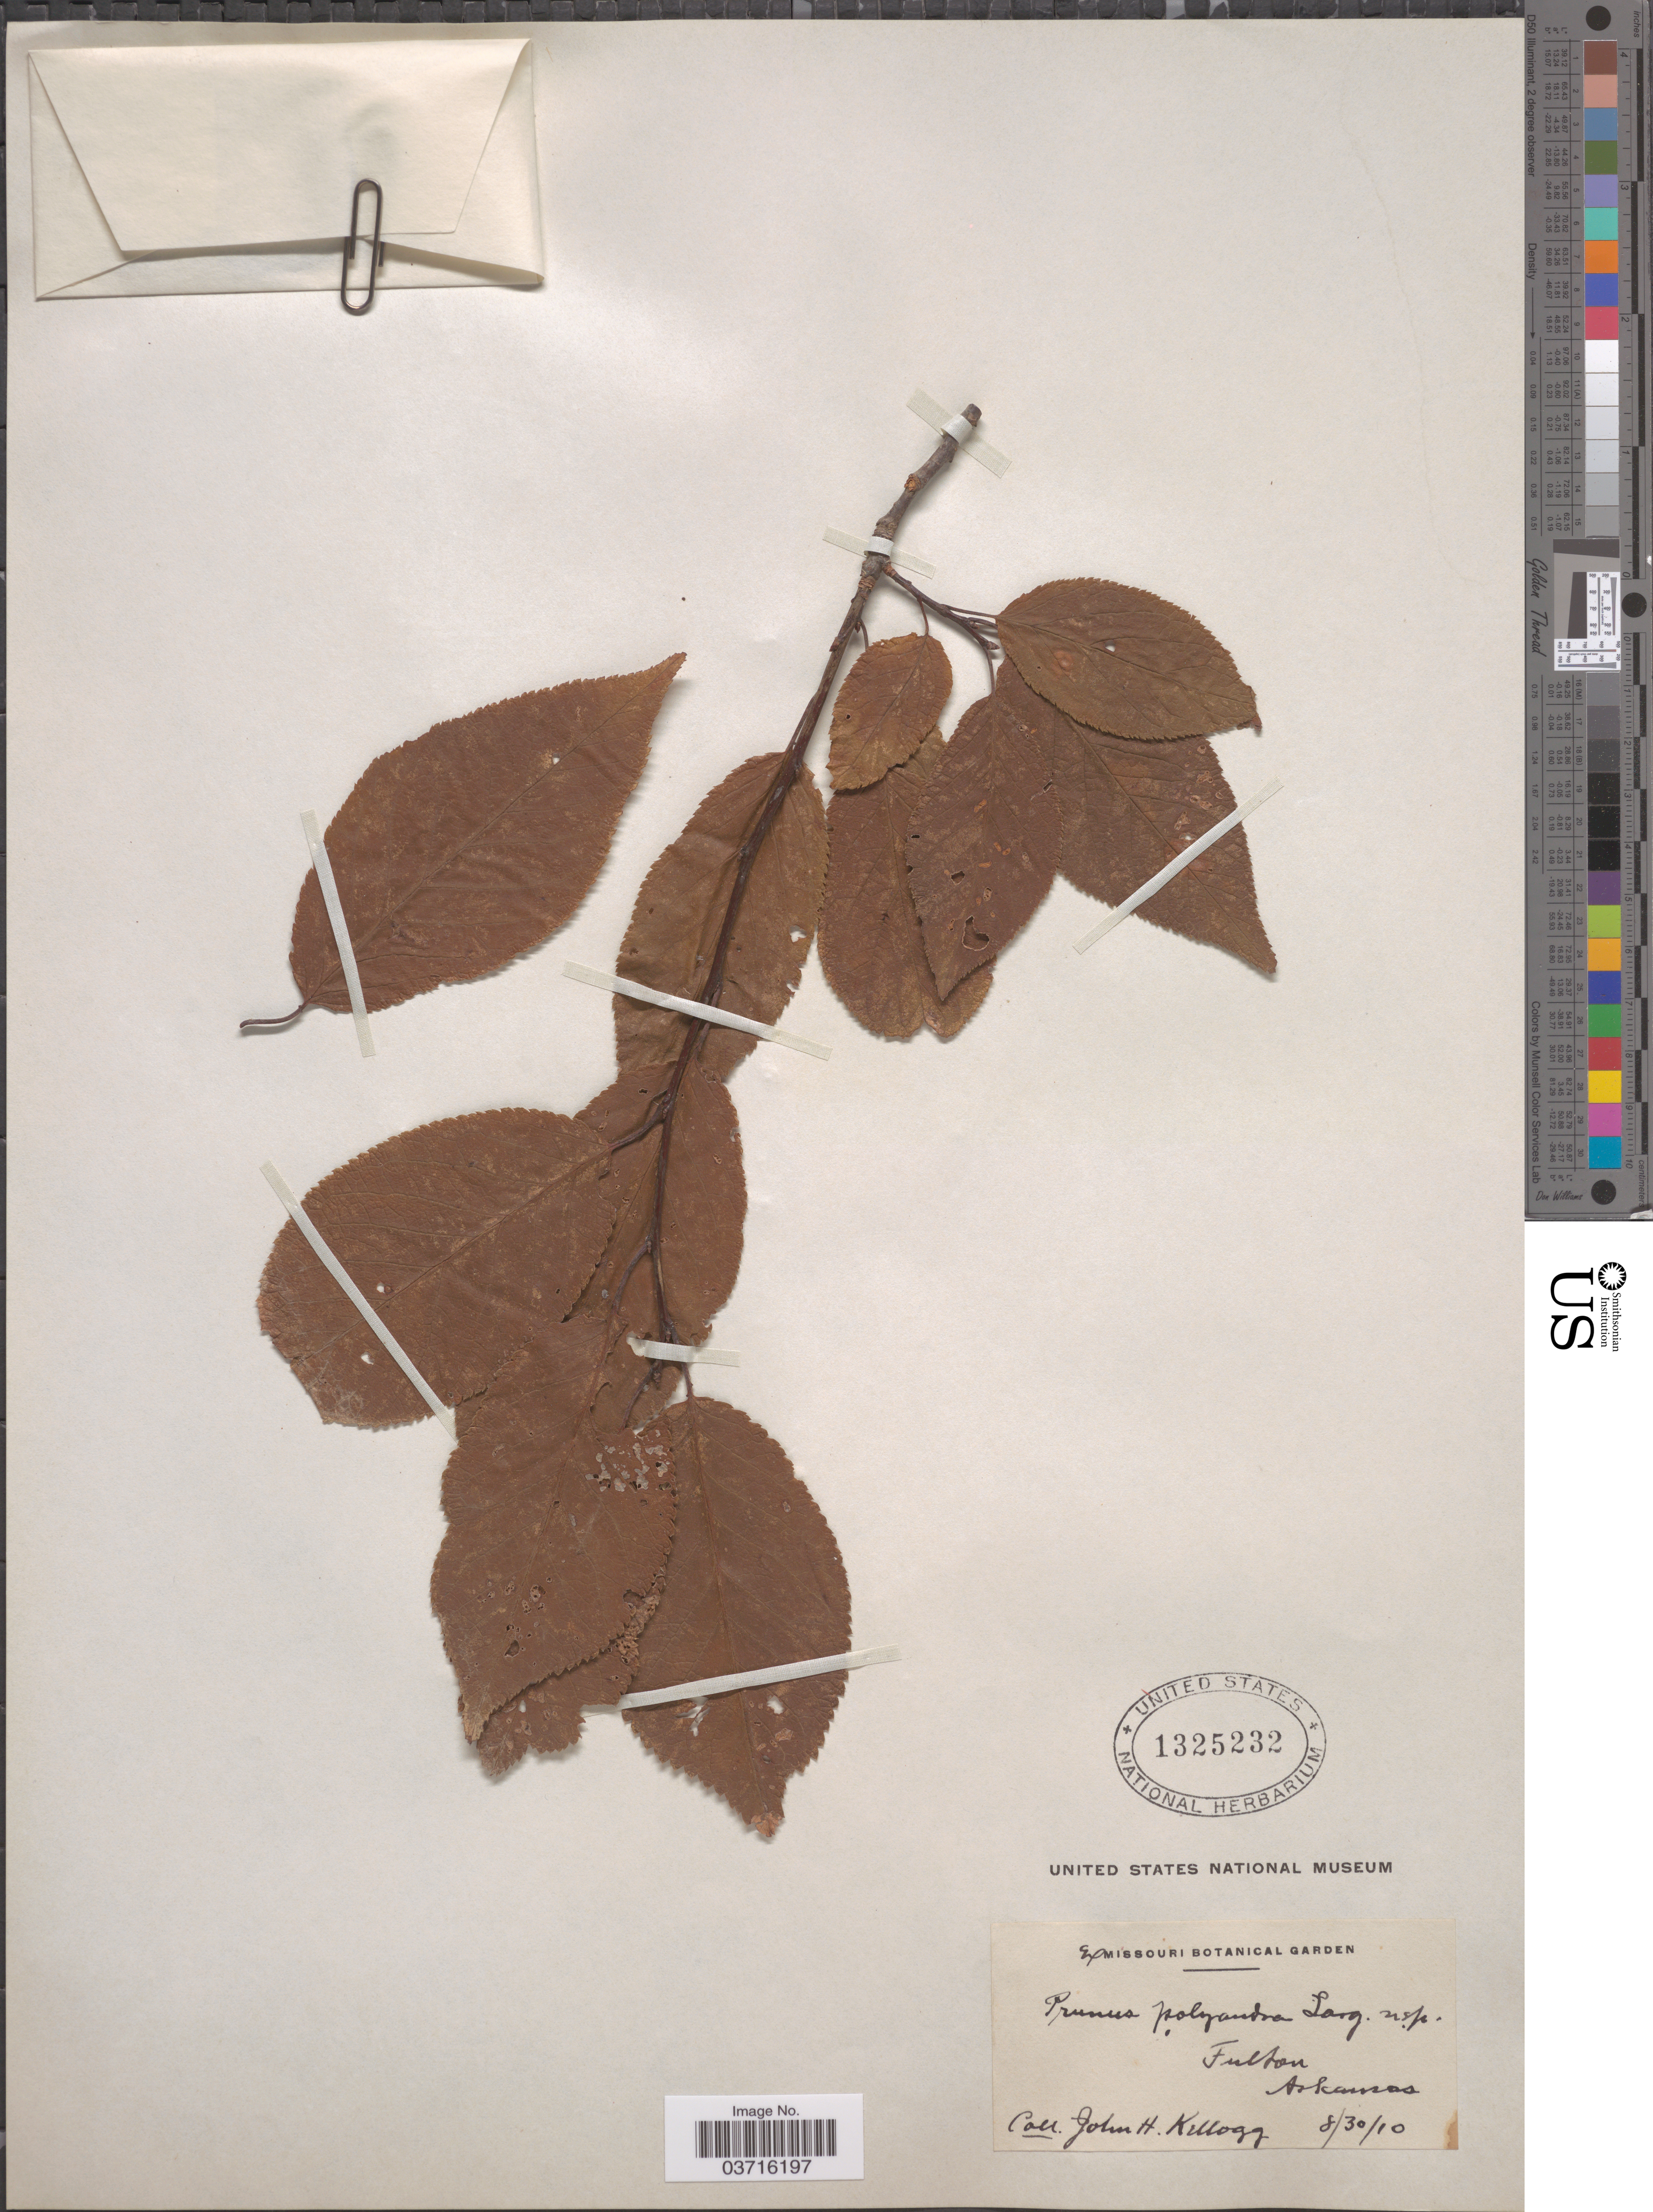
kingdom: Plantae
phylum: Tracheophyta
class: Magnoliopsida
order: Rosales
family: Rosaceae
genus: Prunus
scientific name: Prunus polyandra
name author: Sarg.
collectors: J. H. Kellogg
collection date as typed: Transcribed d/m/y: 30/8/10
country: United States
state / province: Arkansas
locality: Fulton.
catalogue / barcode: US 1325232